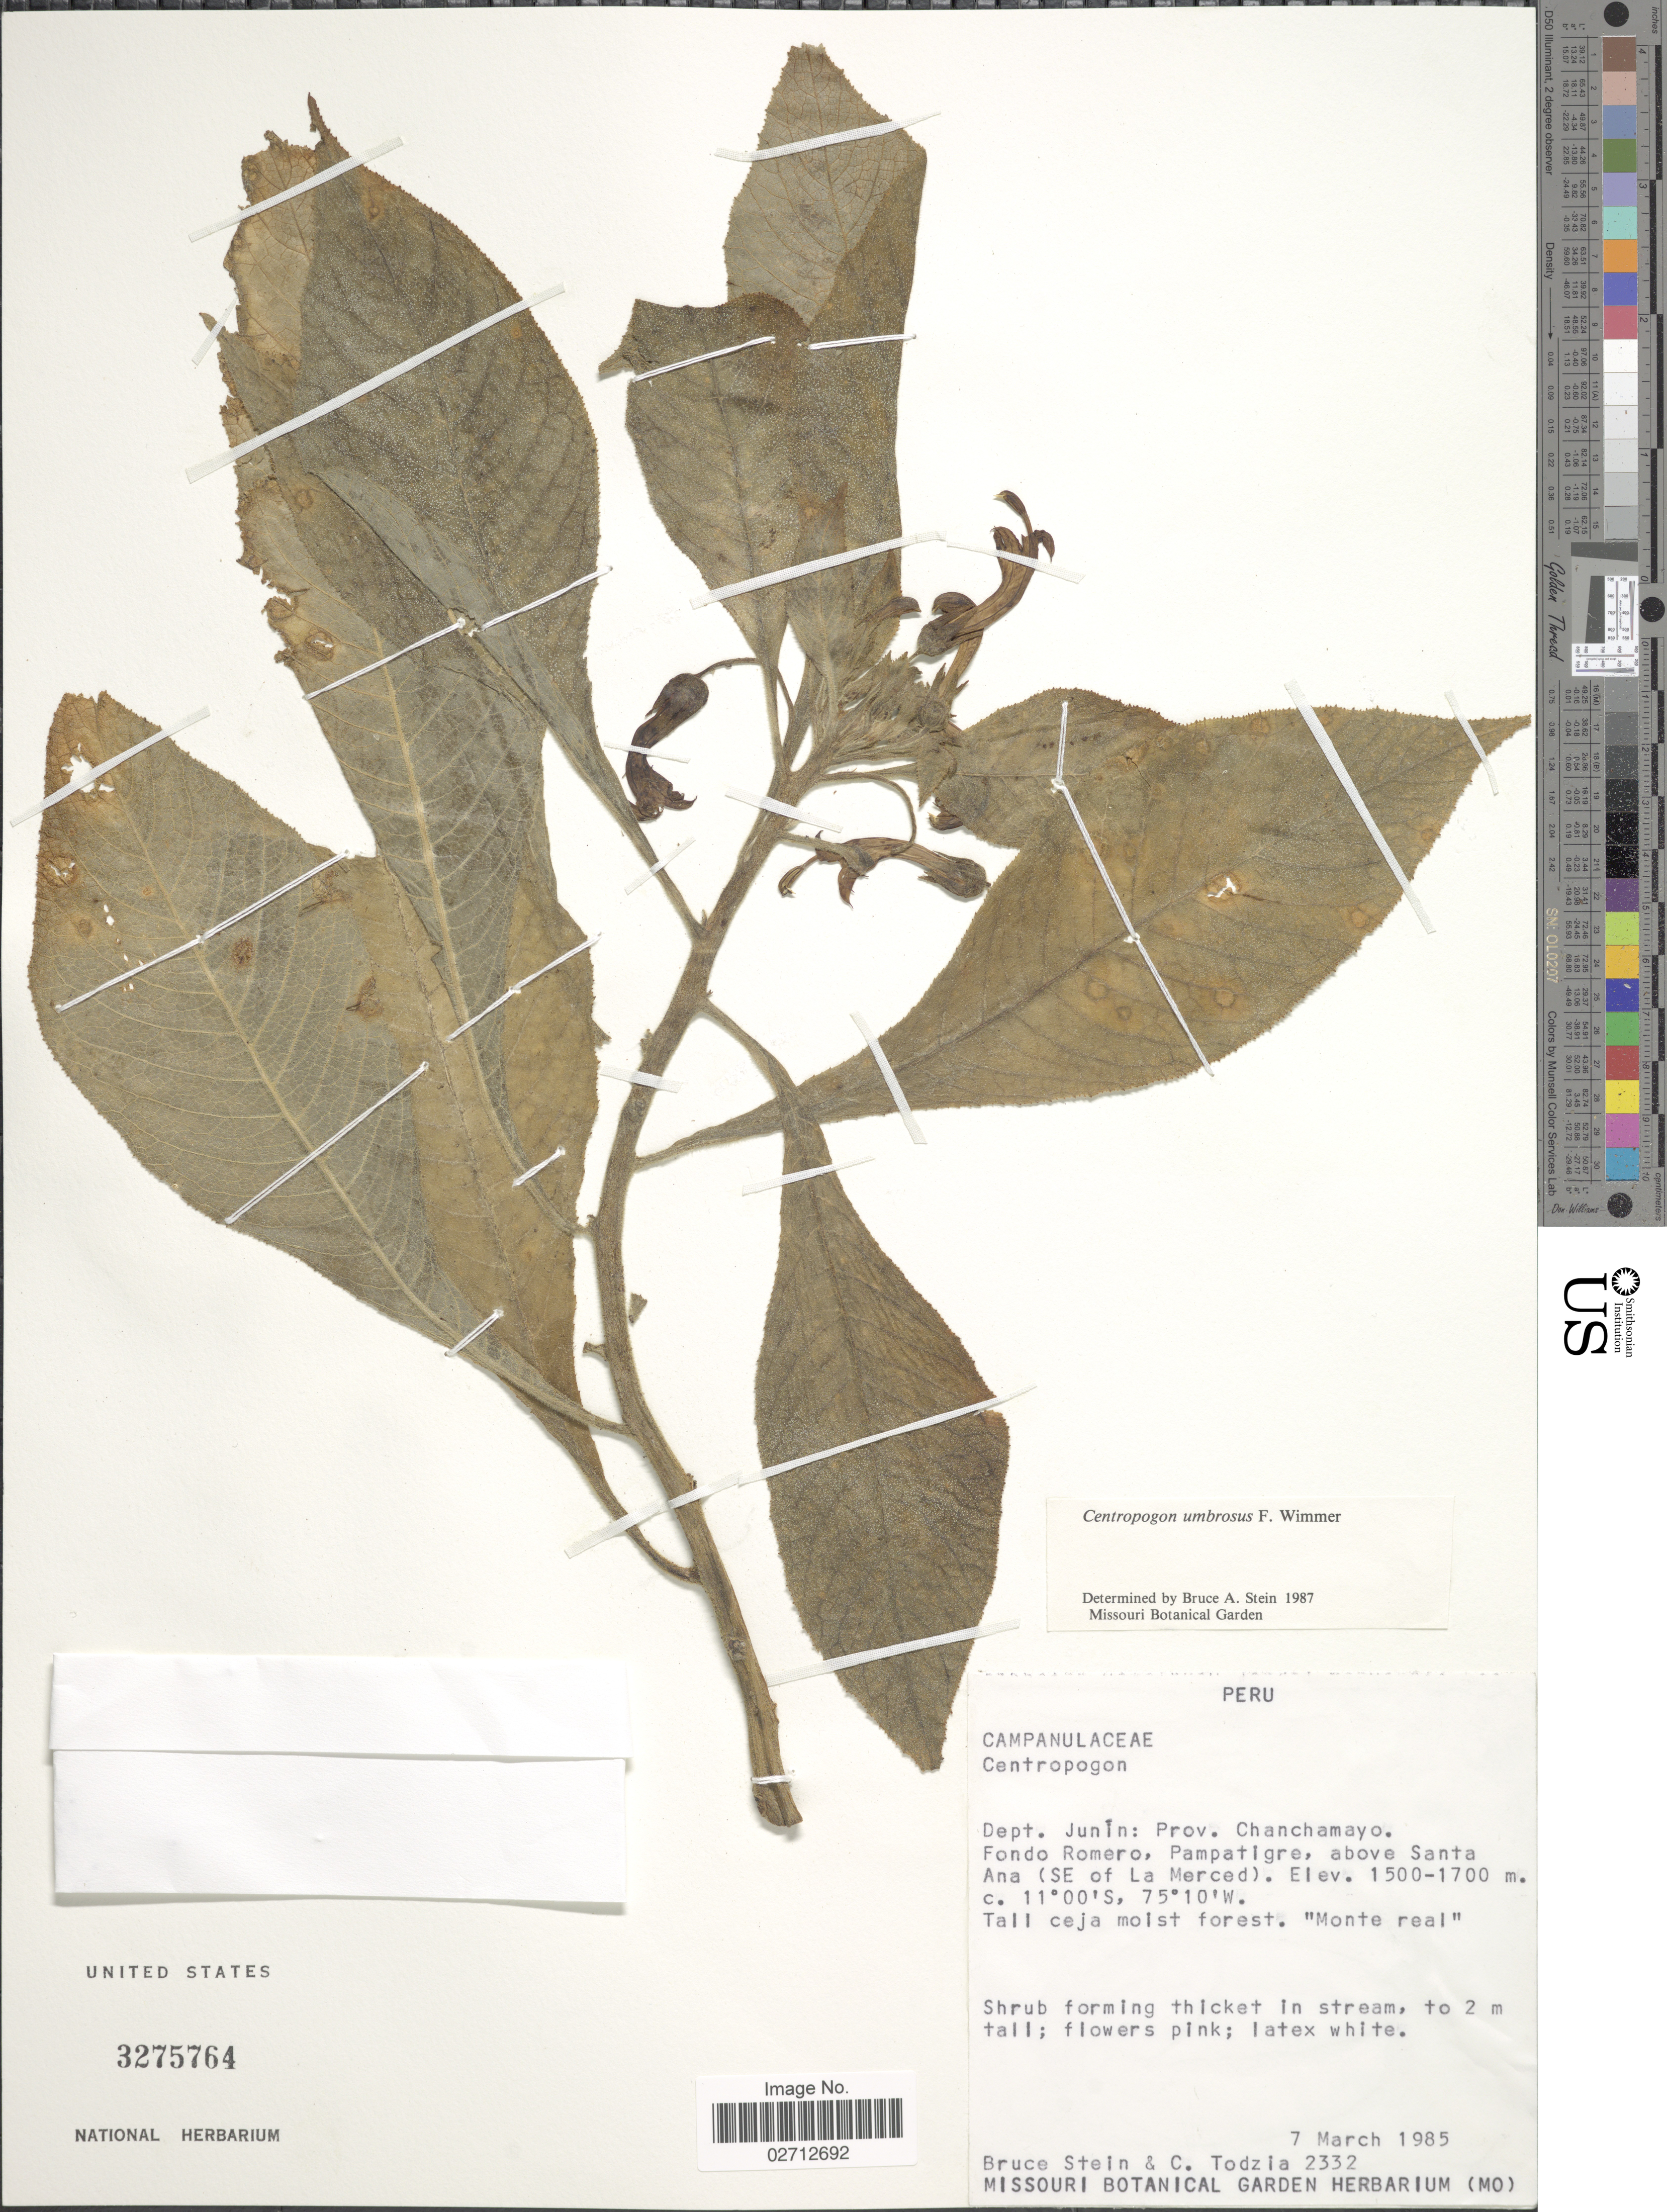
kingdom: Plantae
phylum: Tracheophyta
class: Magnoliopsida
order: Asterales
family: Campanulaceae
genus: Centropogon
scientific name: Centropogon umbrosus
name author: E. Wimm.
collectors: B. A. Stein & C. A. Todzia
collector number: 2332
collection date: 1985-03-07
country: Peru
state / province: Junín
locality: Prov. Chanchomayo. Fondo Romero, Pampatigre, above Santa Ana (SE of La Merced)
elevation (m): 1500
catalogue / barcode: US 3275764